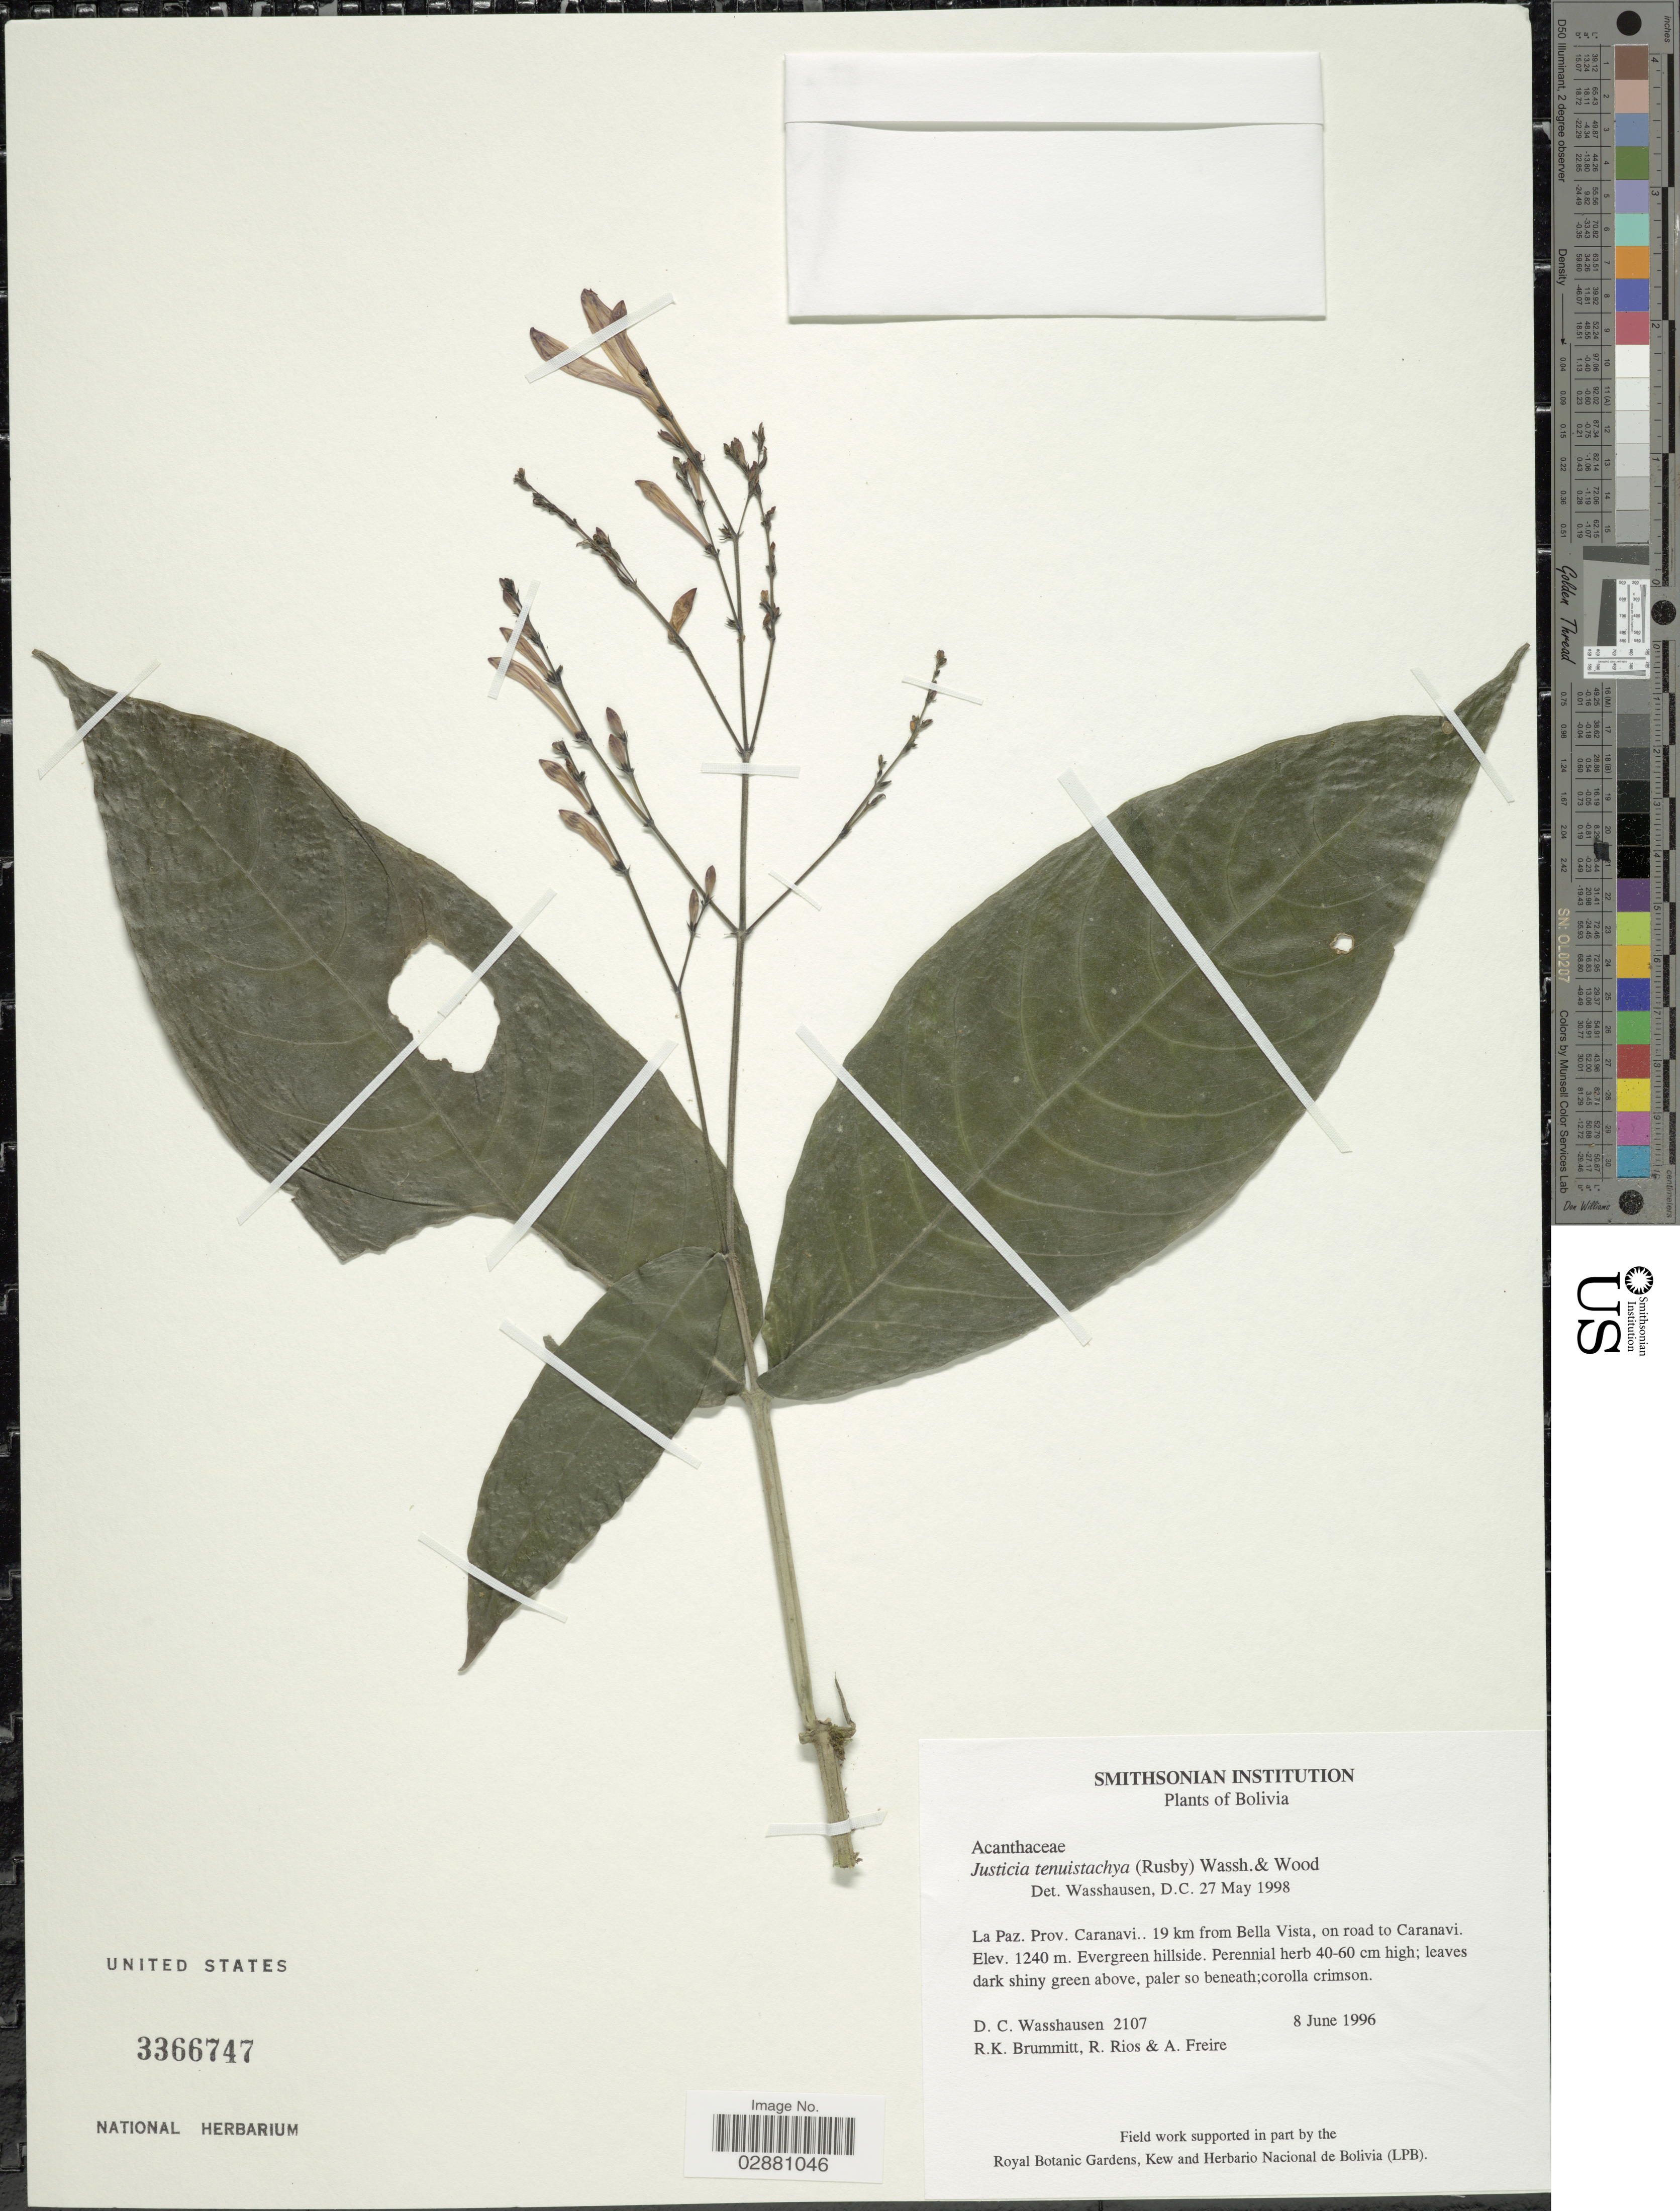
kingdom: Plantae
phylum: Tracheophyta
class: Magnoliopsida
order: Lamiales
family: Acanthaceae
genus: Justicia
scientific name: Justicia tenuistachys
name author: (Rusby) Wassh. & J.R.I. Wood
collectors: D. C. Wasshausen, R. K. Brummitt, R. Rios & A. Freire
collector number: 2107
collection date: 1996-06-08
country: Bolivia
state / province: La Paz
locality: Prov. Caranavi. 19 km from Bella Vista, on road to Caranavi.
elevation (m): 1240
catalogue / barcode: US 3366747